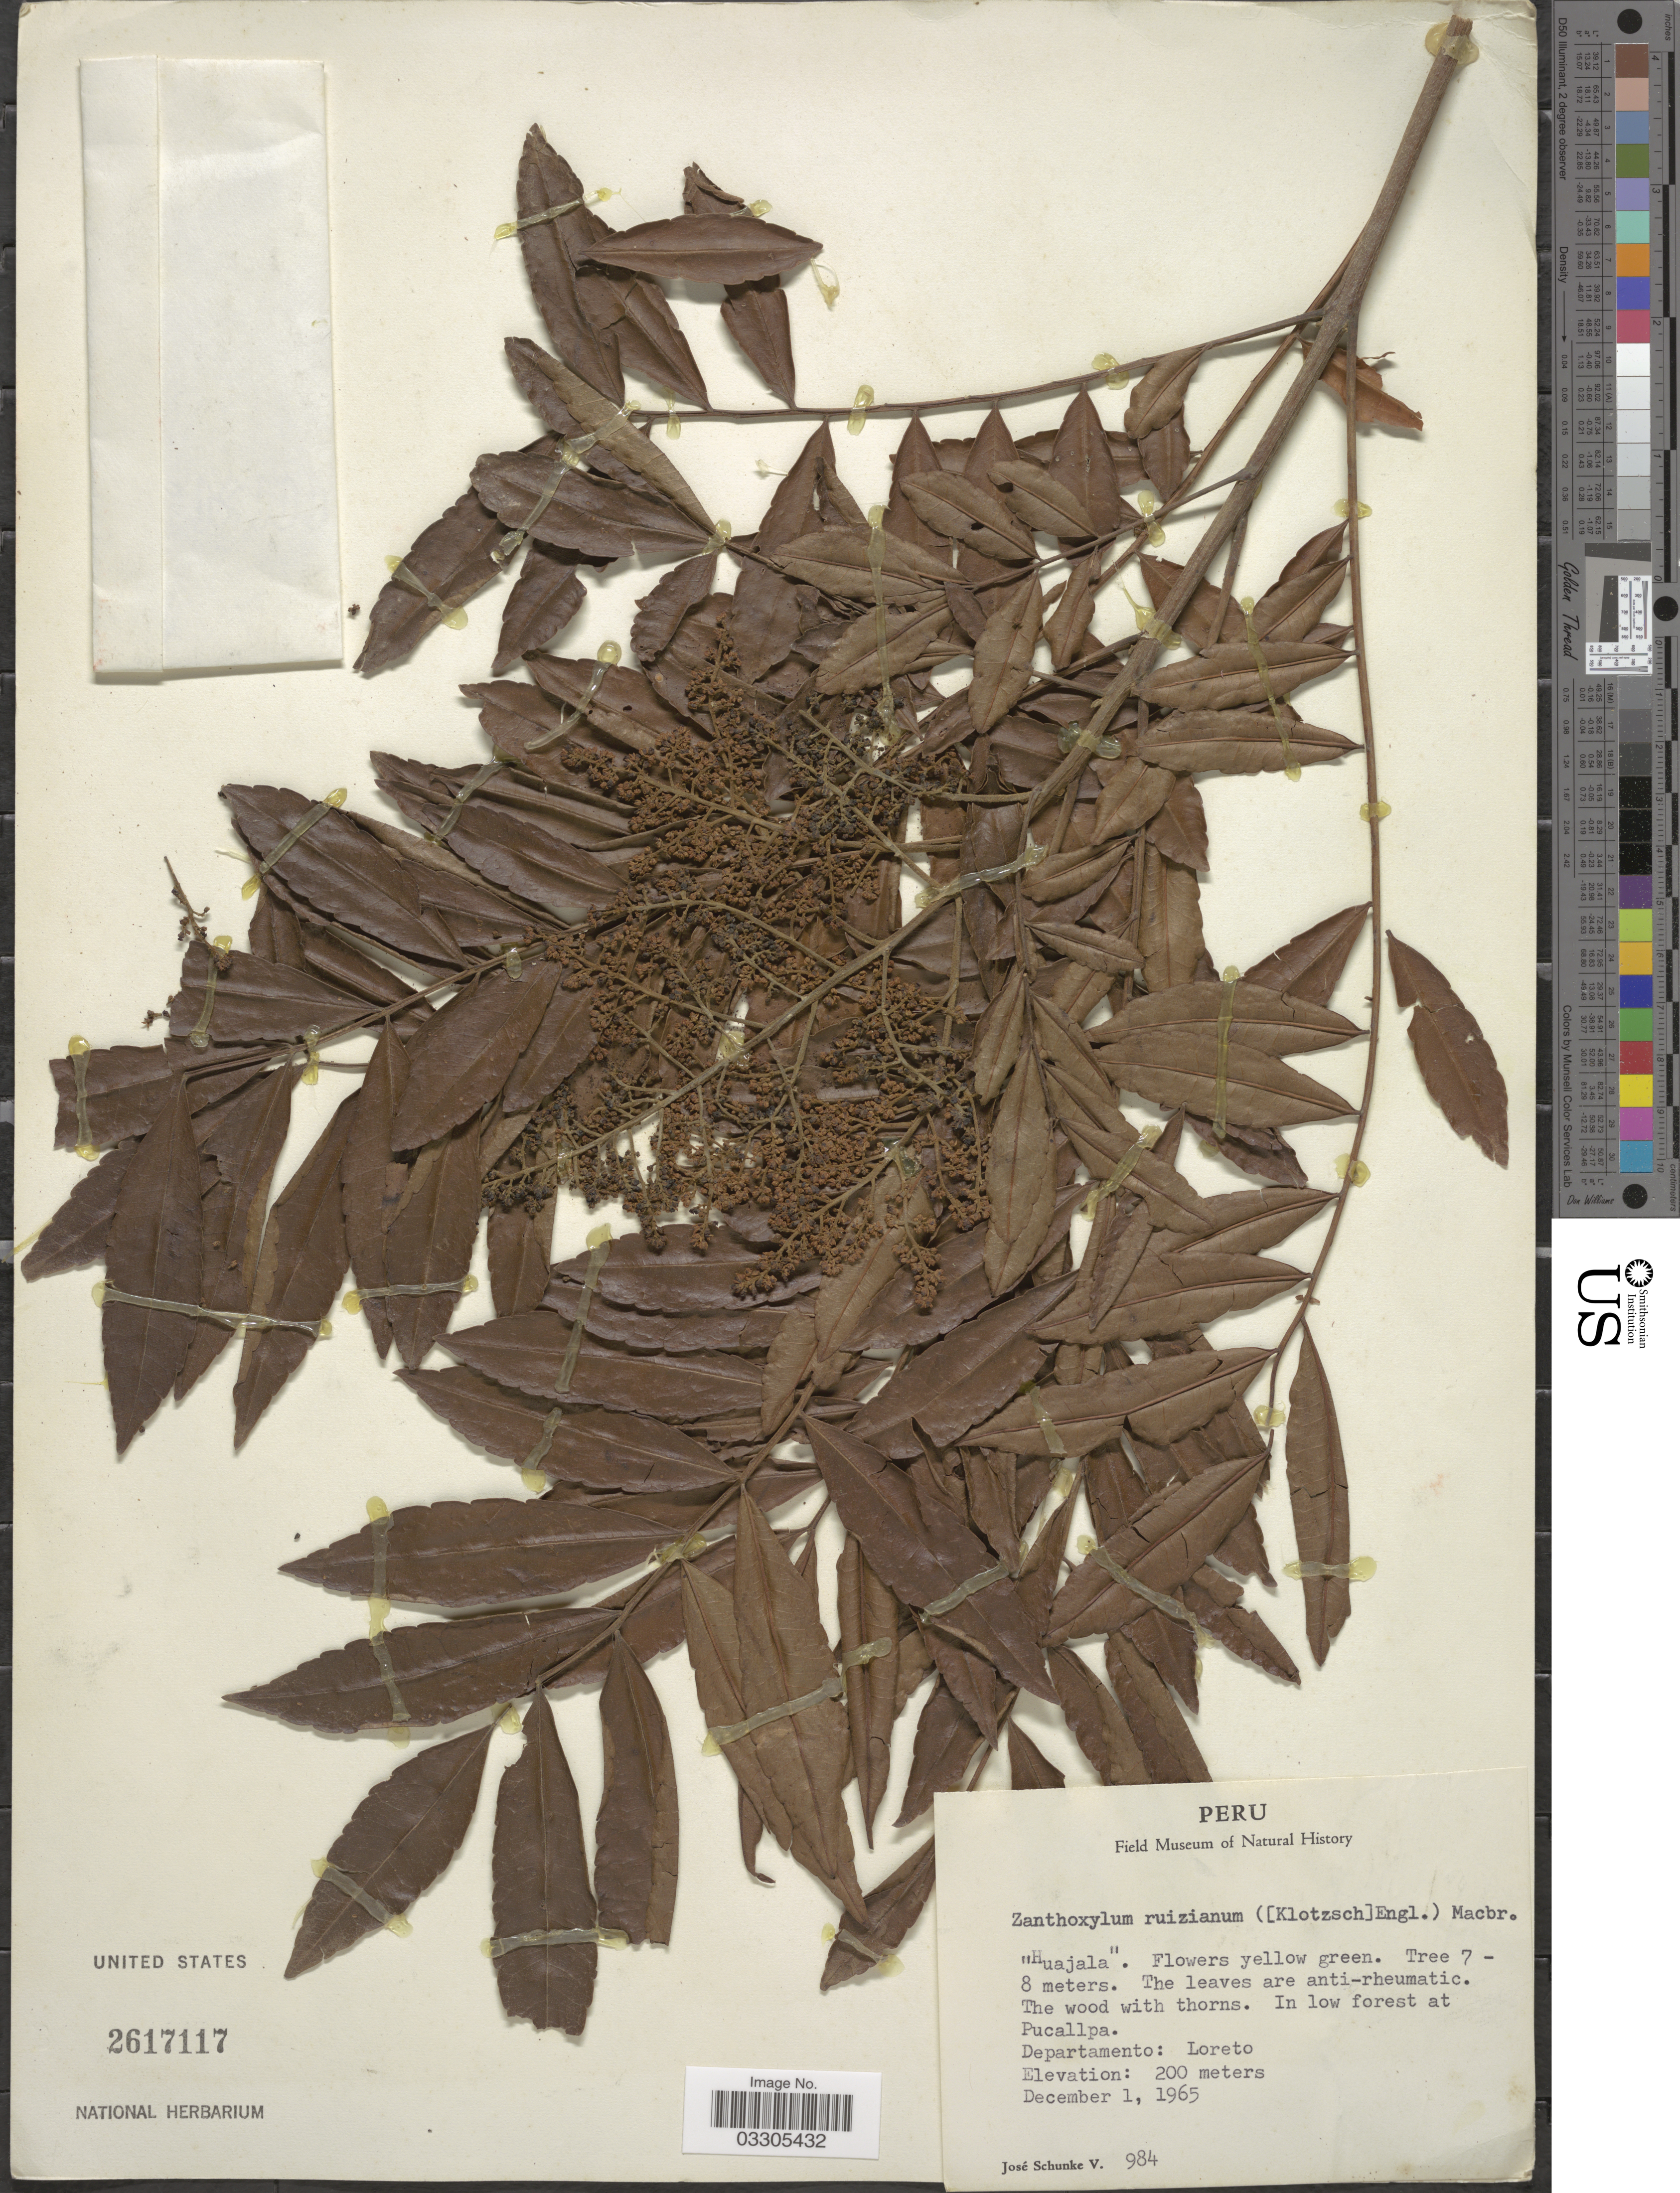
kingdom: Plantae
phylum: Tracheophyta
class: Magnoliopsida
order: Sapindales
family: Rutaceae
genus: Zanthoxylum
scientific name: Zanthoxylum ruizianum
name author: (Engl.) J.F. Macbr.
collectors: J. Schunke Vigo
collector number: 984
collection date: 1965-12-01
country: Peru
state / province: Loreto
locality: In low forest at Pucallpa. Departamento: Loreto.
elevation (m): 200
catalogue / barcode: US 2617117